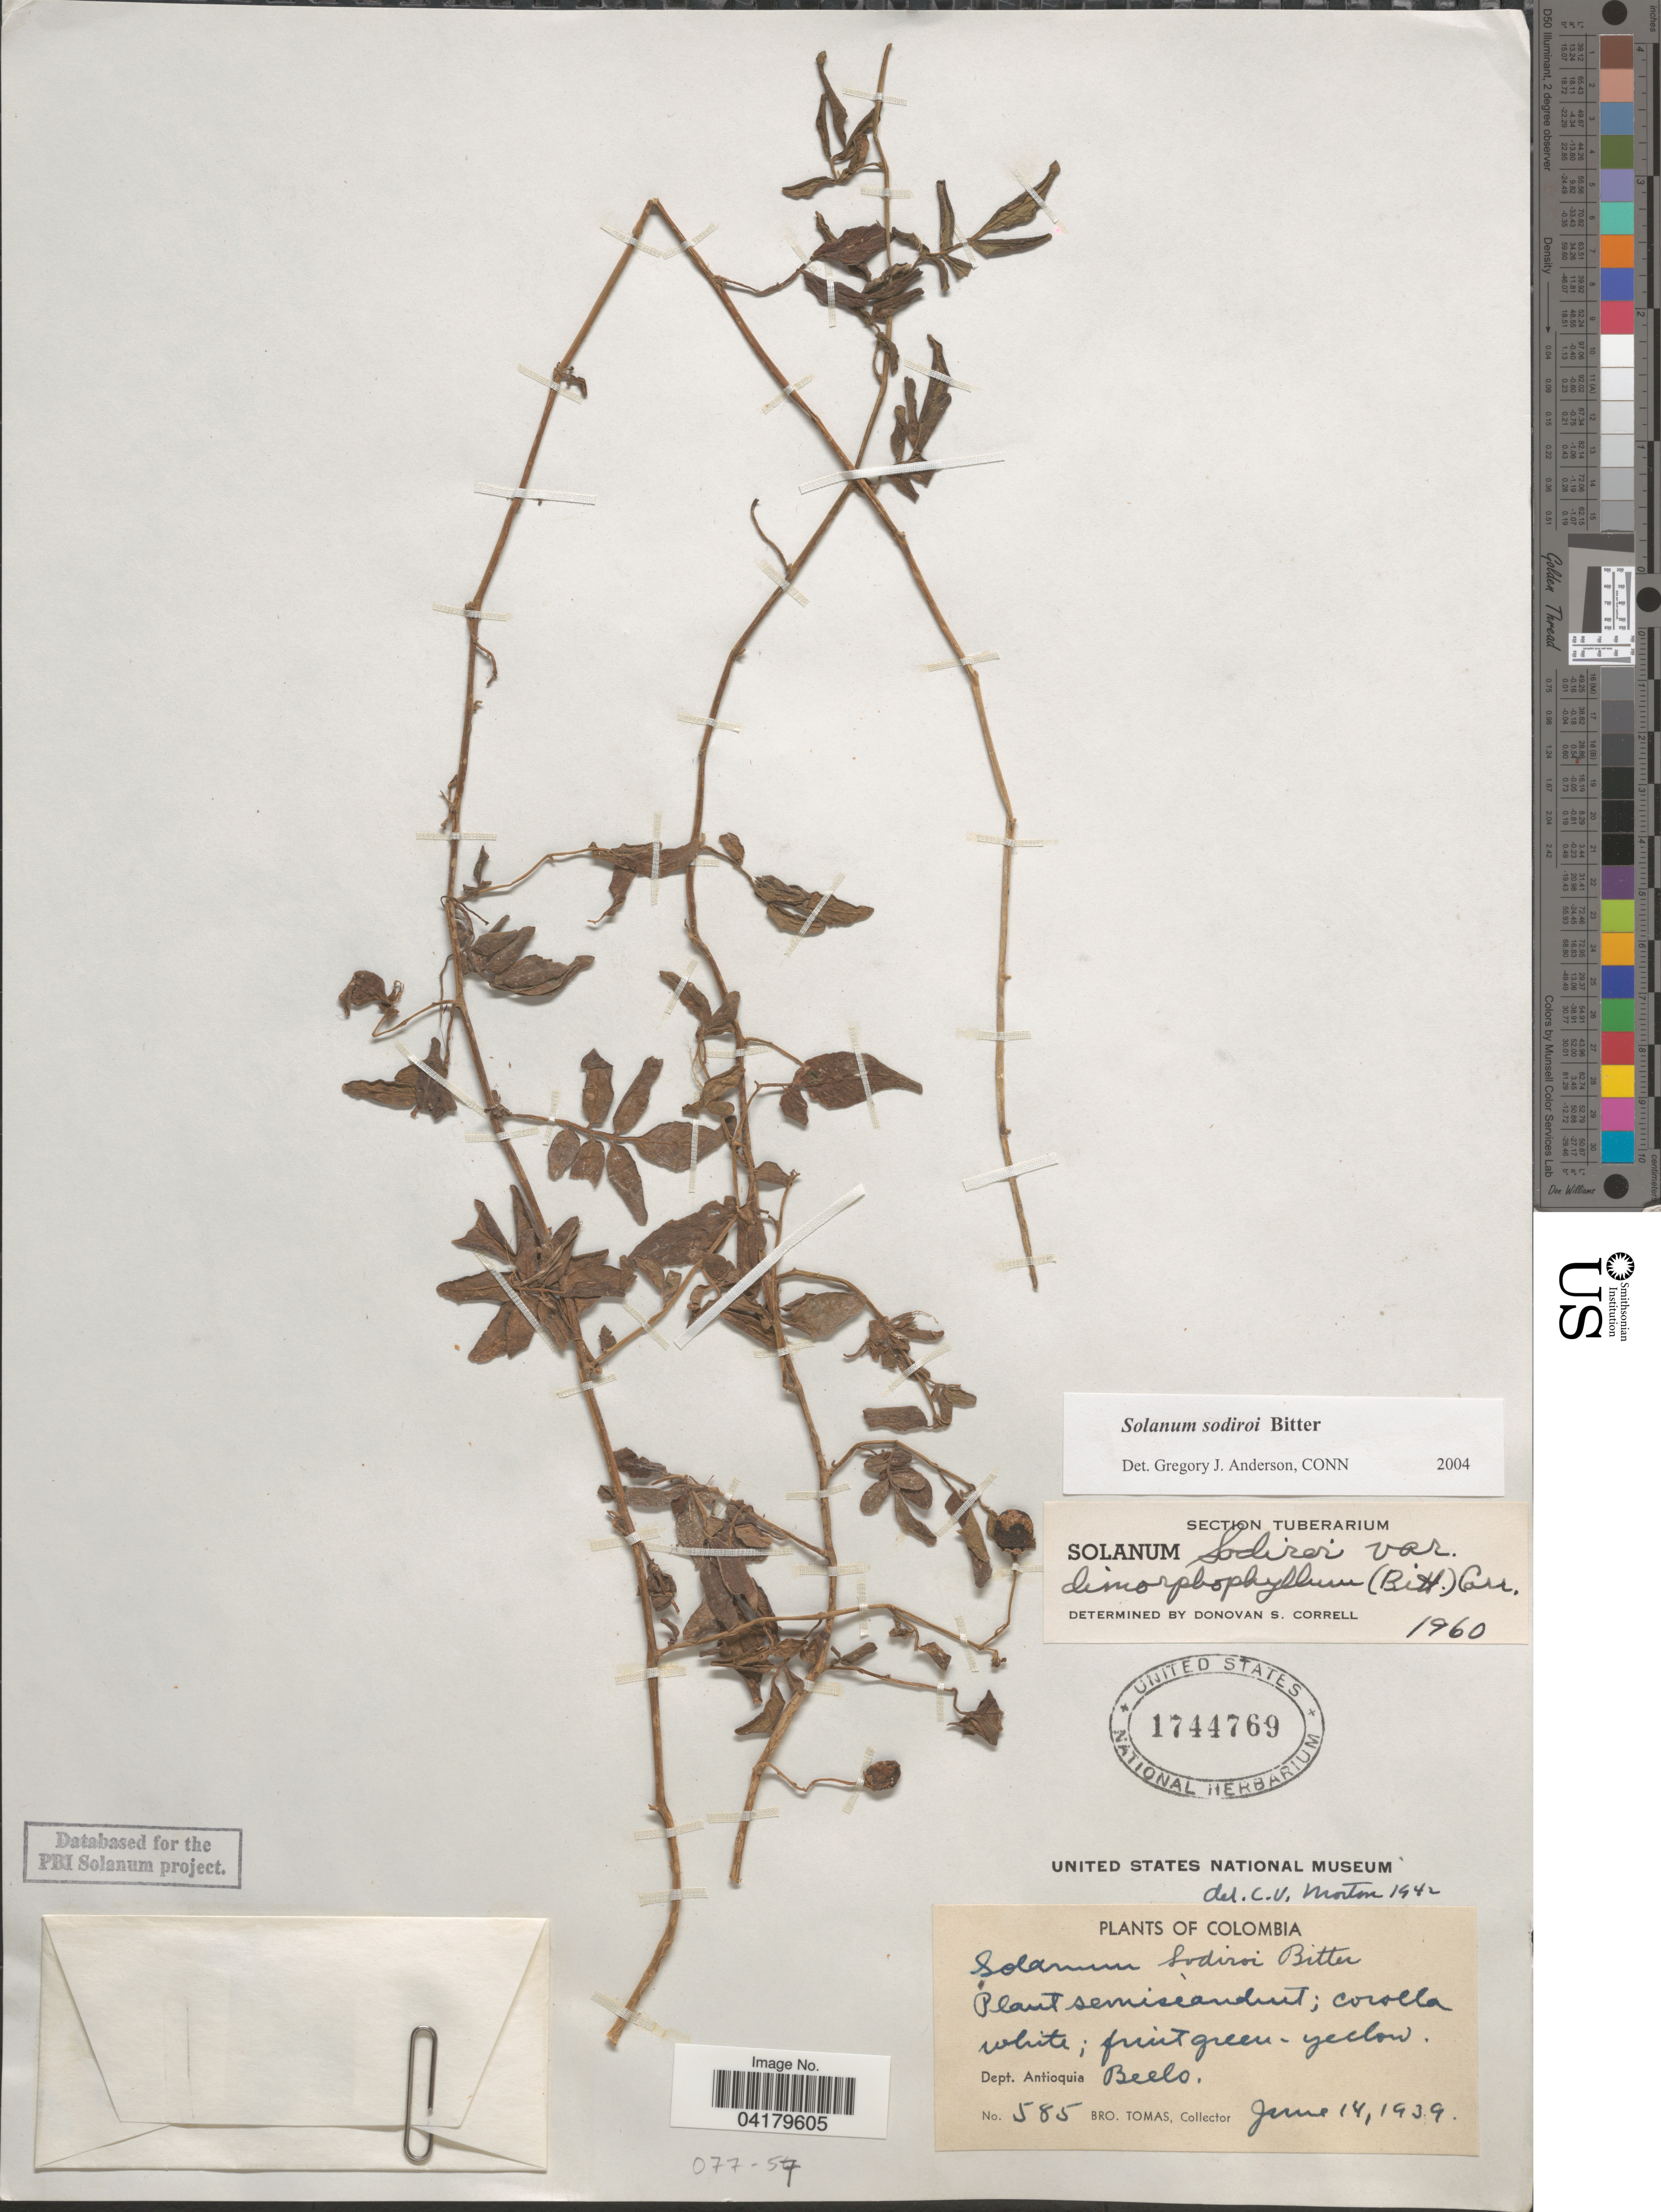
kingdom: Plantae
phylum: Tracheophyta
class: Magnoliopsida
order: Solanales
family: Solanaceae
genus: Solanum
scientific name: Solanum sodiroi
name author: Bitter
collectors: B. Tomas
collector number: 585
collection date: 1939-06-14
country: Colombia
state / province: Antioquia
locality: Dept. Antioquia Beelo.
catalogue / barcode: US 1744769